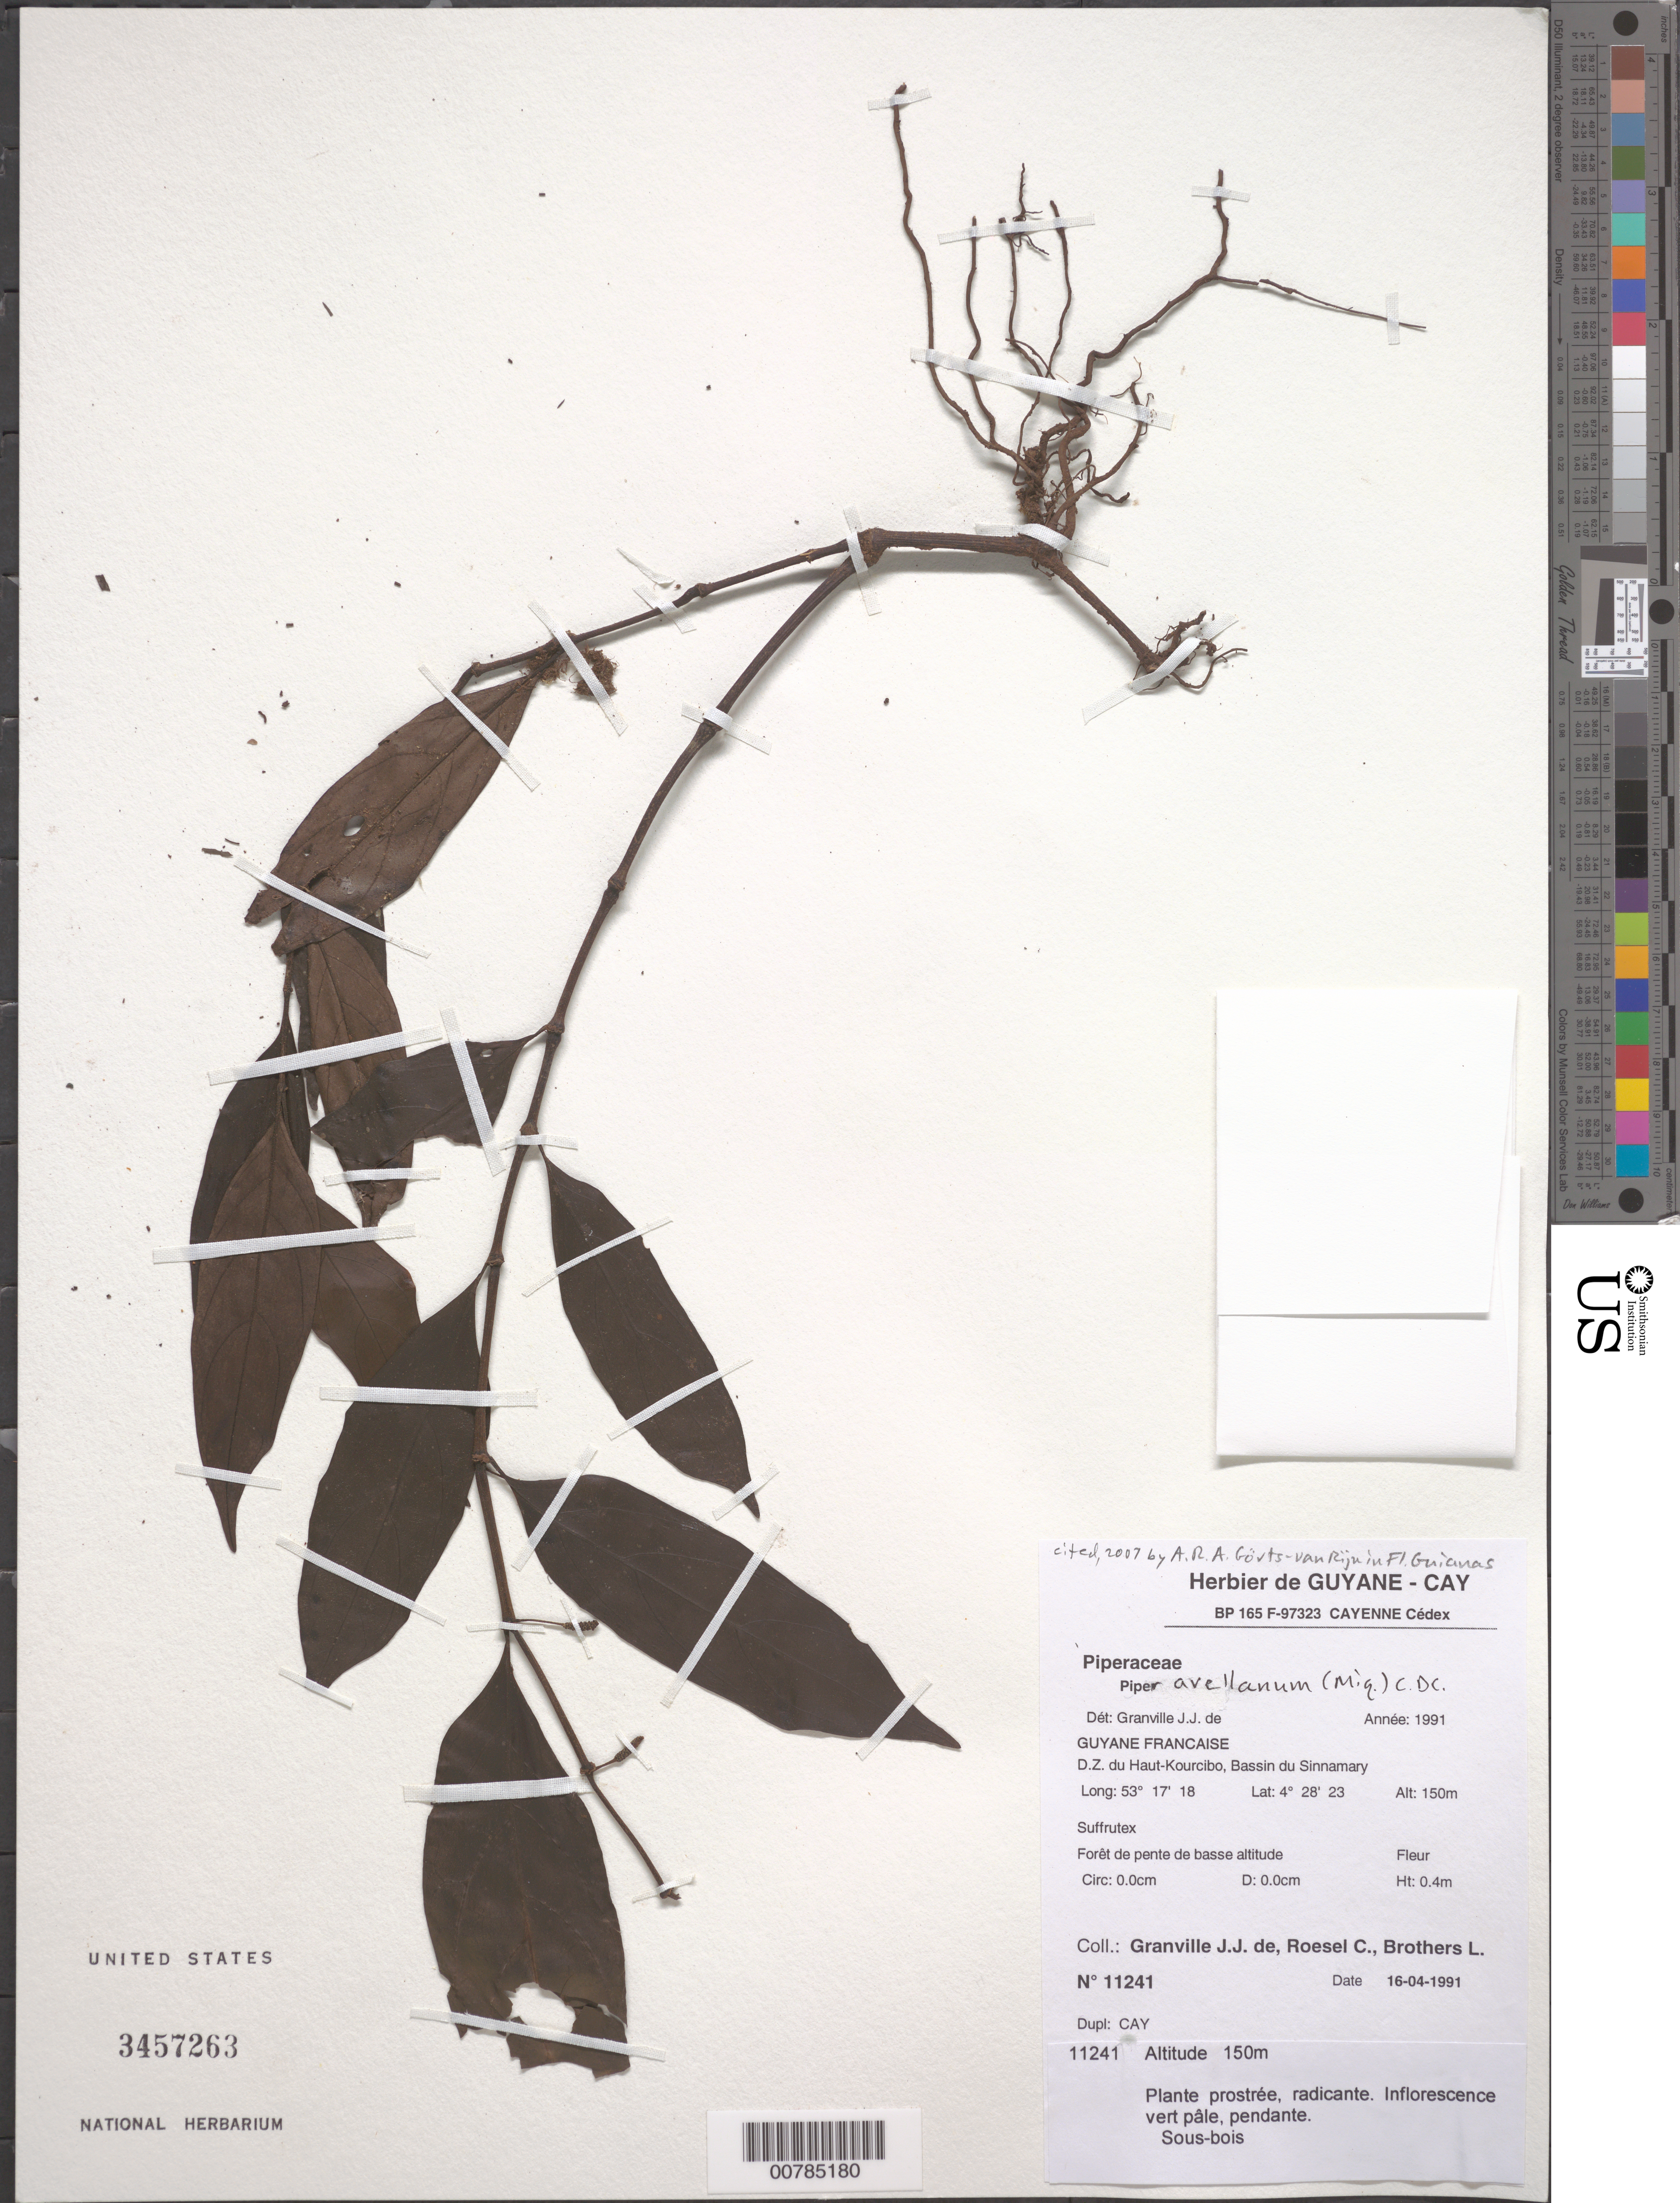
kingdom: Plantae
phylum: Tracheophyta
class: Magnoliopsida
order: Piperales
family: Piperaceae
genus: Piper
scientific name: Piper sp.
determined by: Granville, J. J.; Roesel, C. S.; Brothers, Leslie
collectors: J.-J. de Granville, C. S. Roesel & L. Brothers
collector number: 11241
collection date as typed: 16-Apr-91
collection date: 1991-04-16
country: French Guiana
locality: D.Z. du Haut-Kourcibo, Bassin du Sinnamary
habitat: Forêt de pente de basse altitude; sous bois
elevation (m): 150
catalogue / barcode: US 3457263